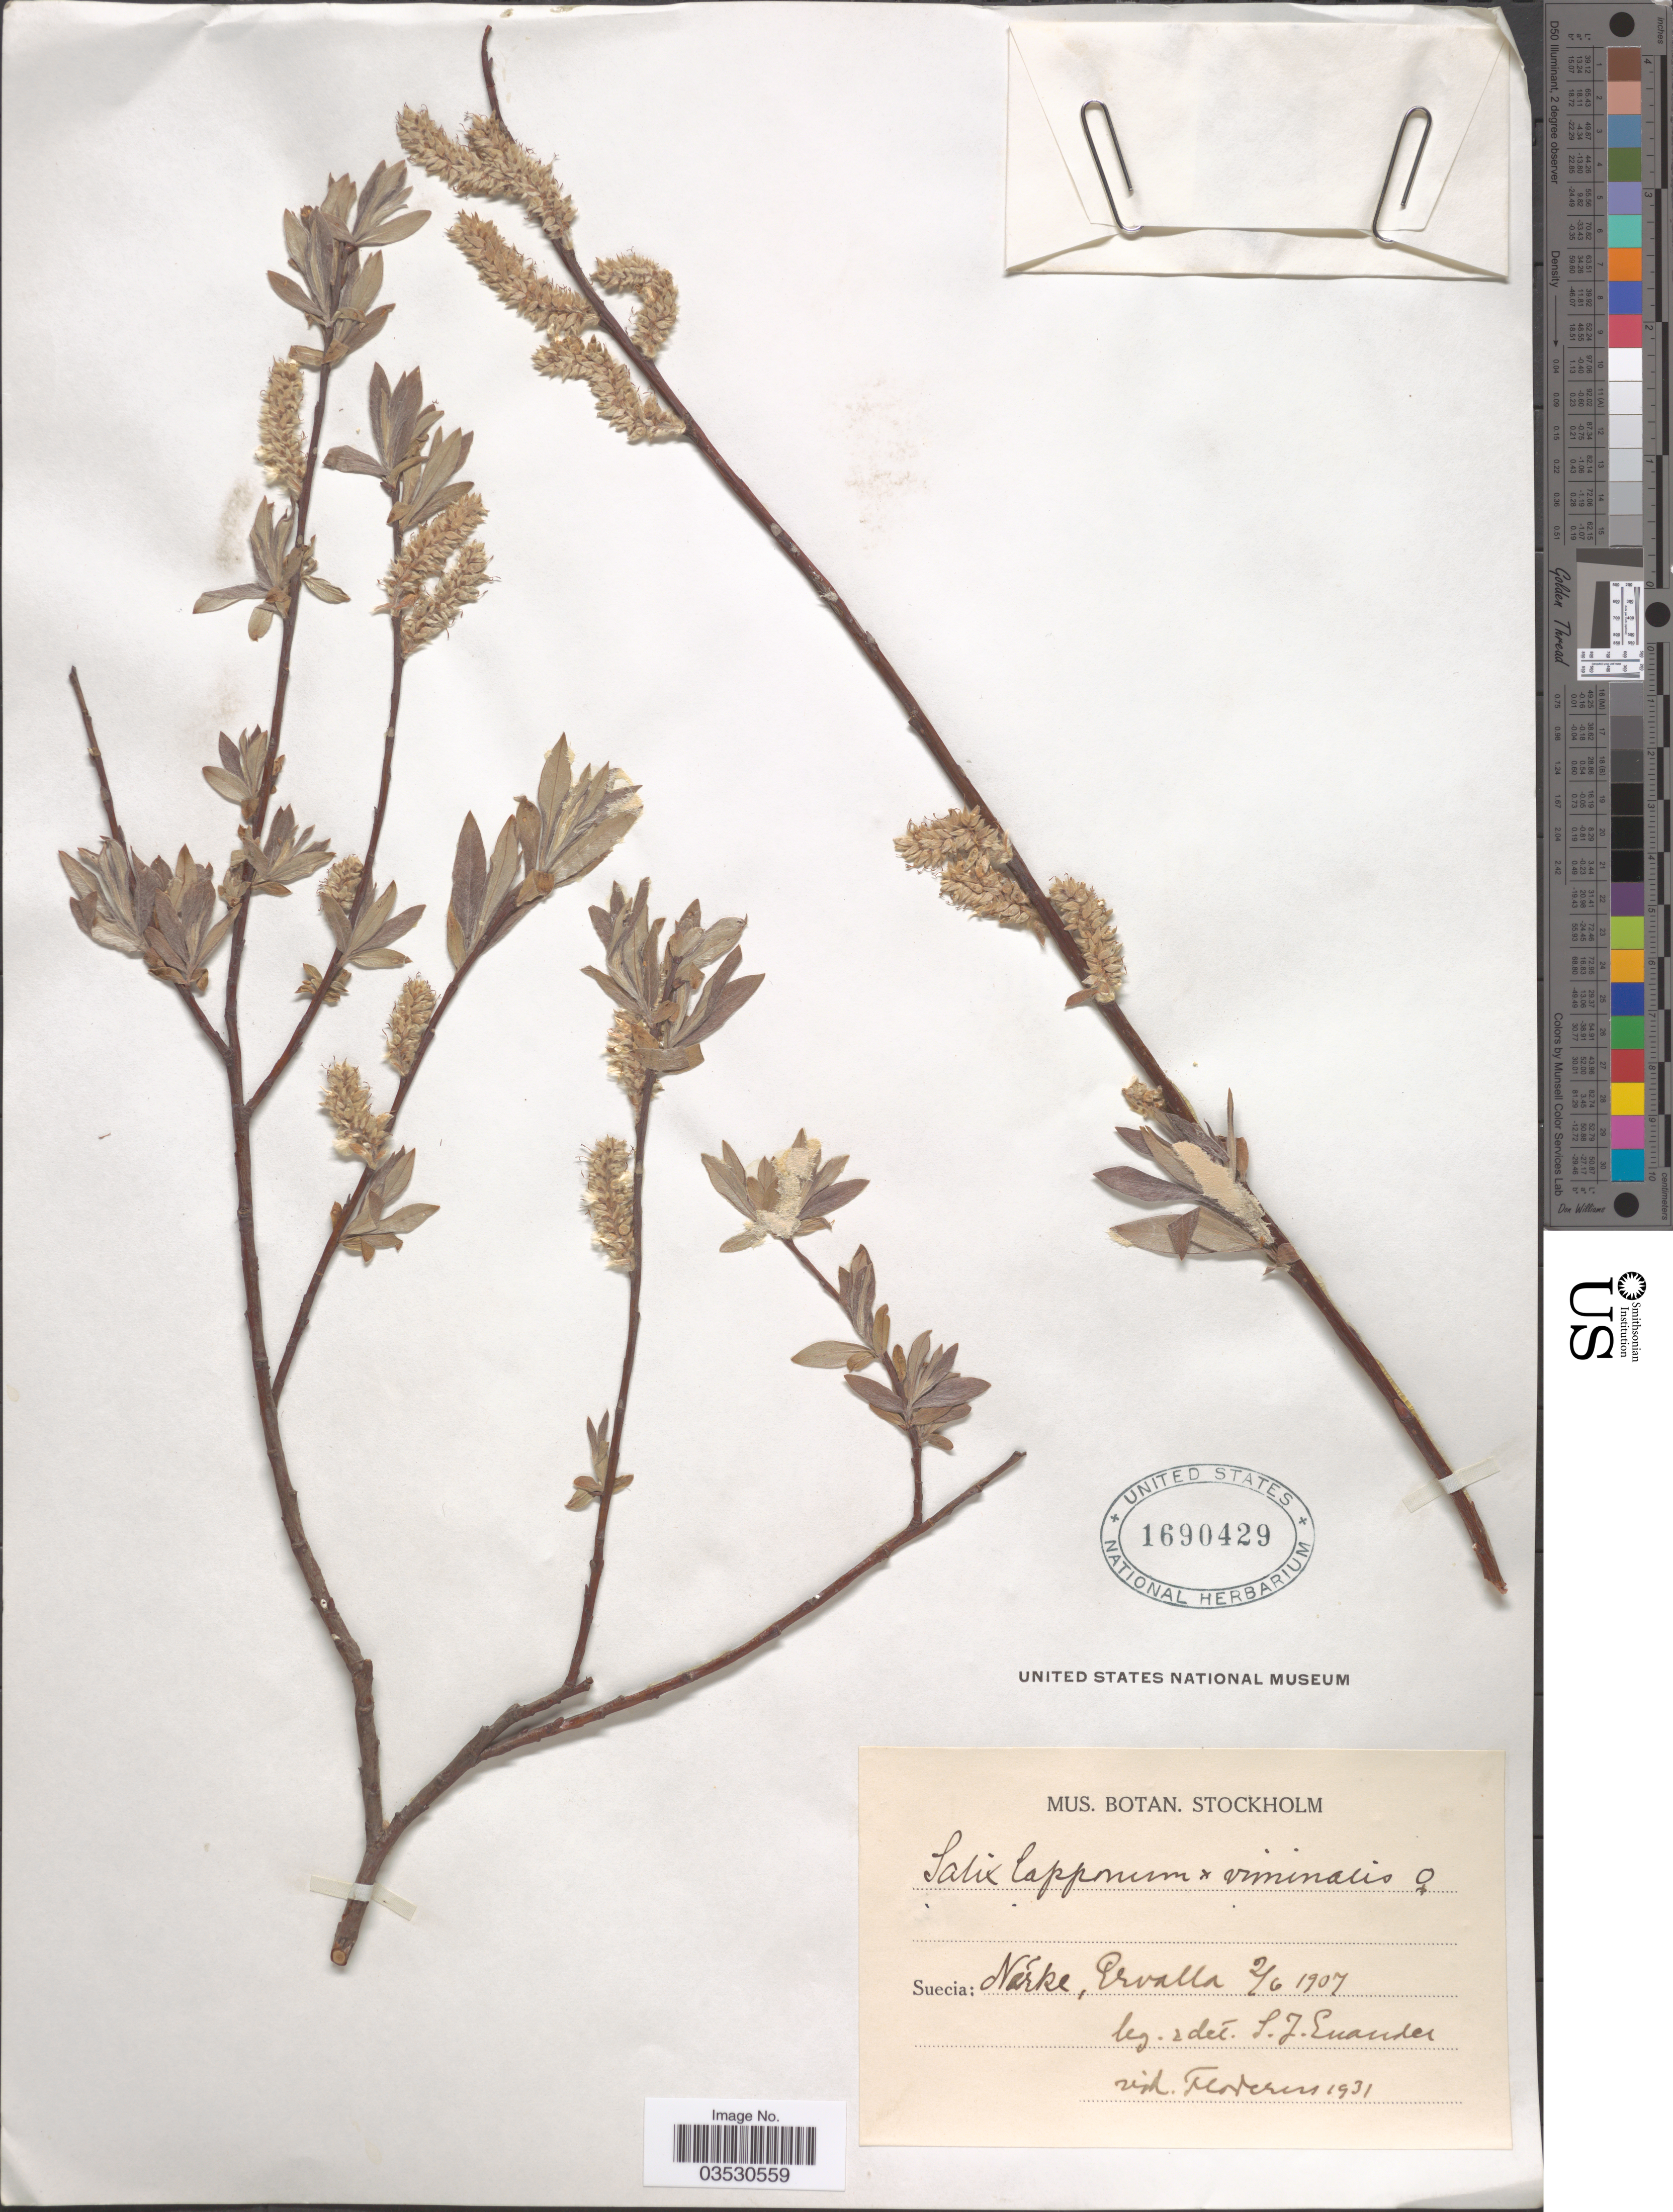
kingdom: Plantae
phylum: Tracheophyta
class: Magnoliopsida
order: Malpighiales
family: Salicaceae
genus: Salix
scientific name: Salix lapponum x S. viminalis L.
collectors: S. Enander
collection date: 1907-06-02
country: Sweden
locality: Suecia: Nárke, Ervalla.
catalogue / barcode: US 1690429